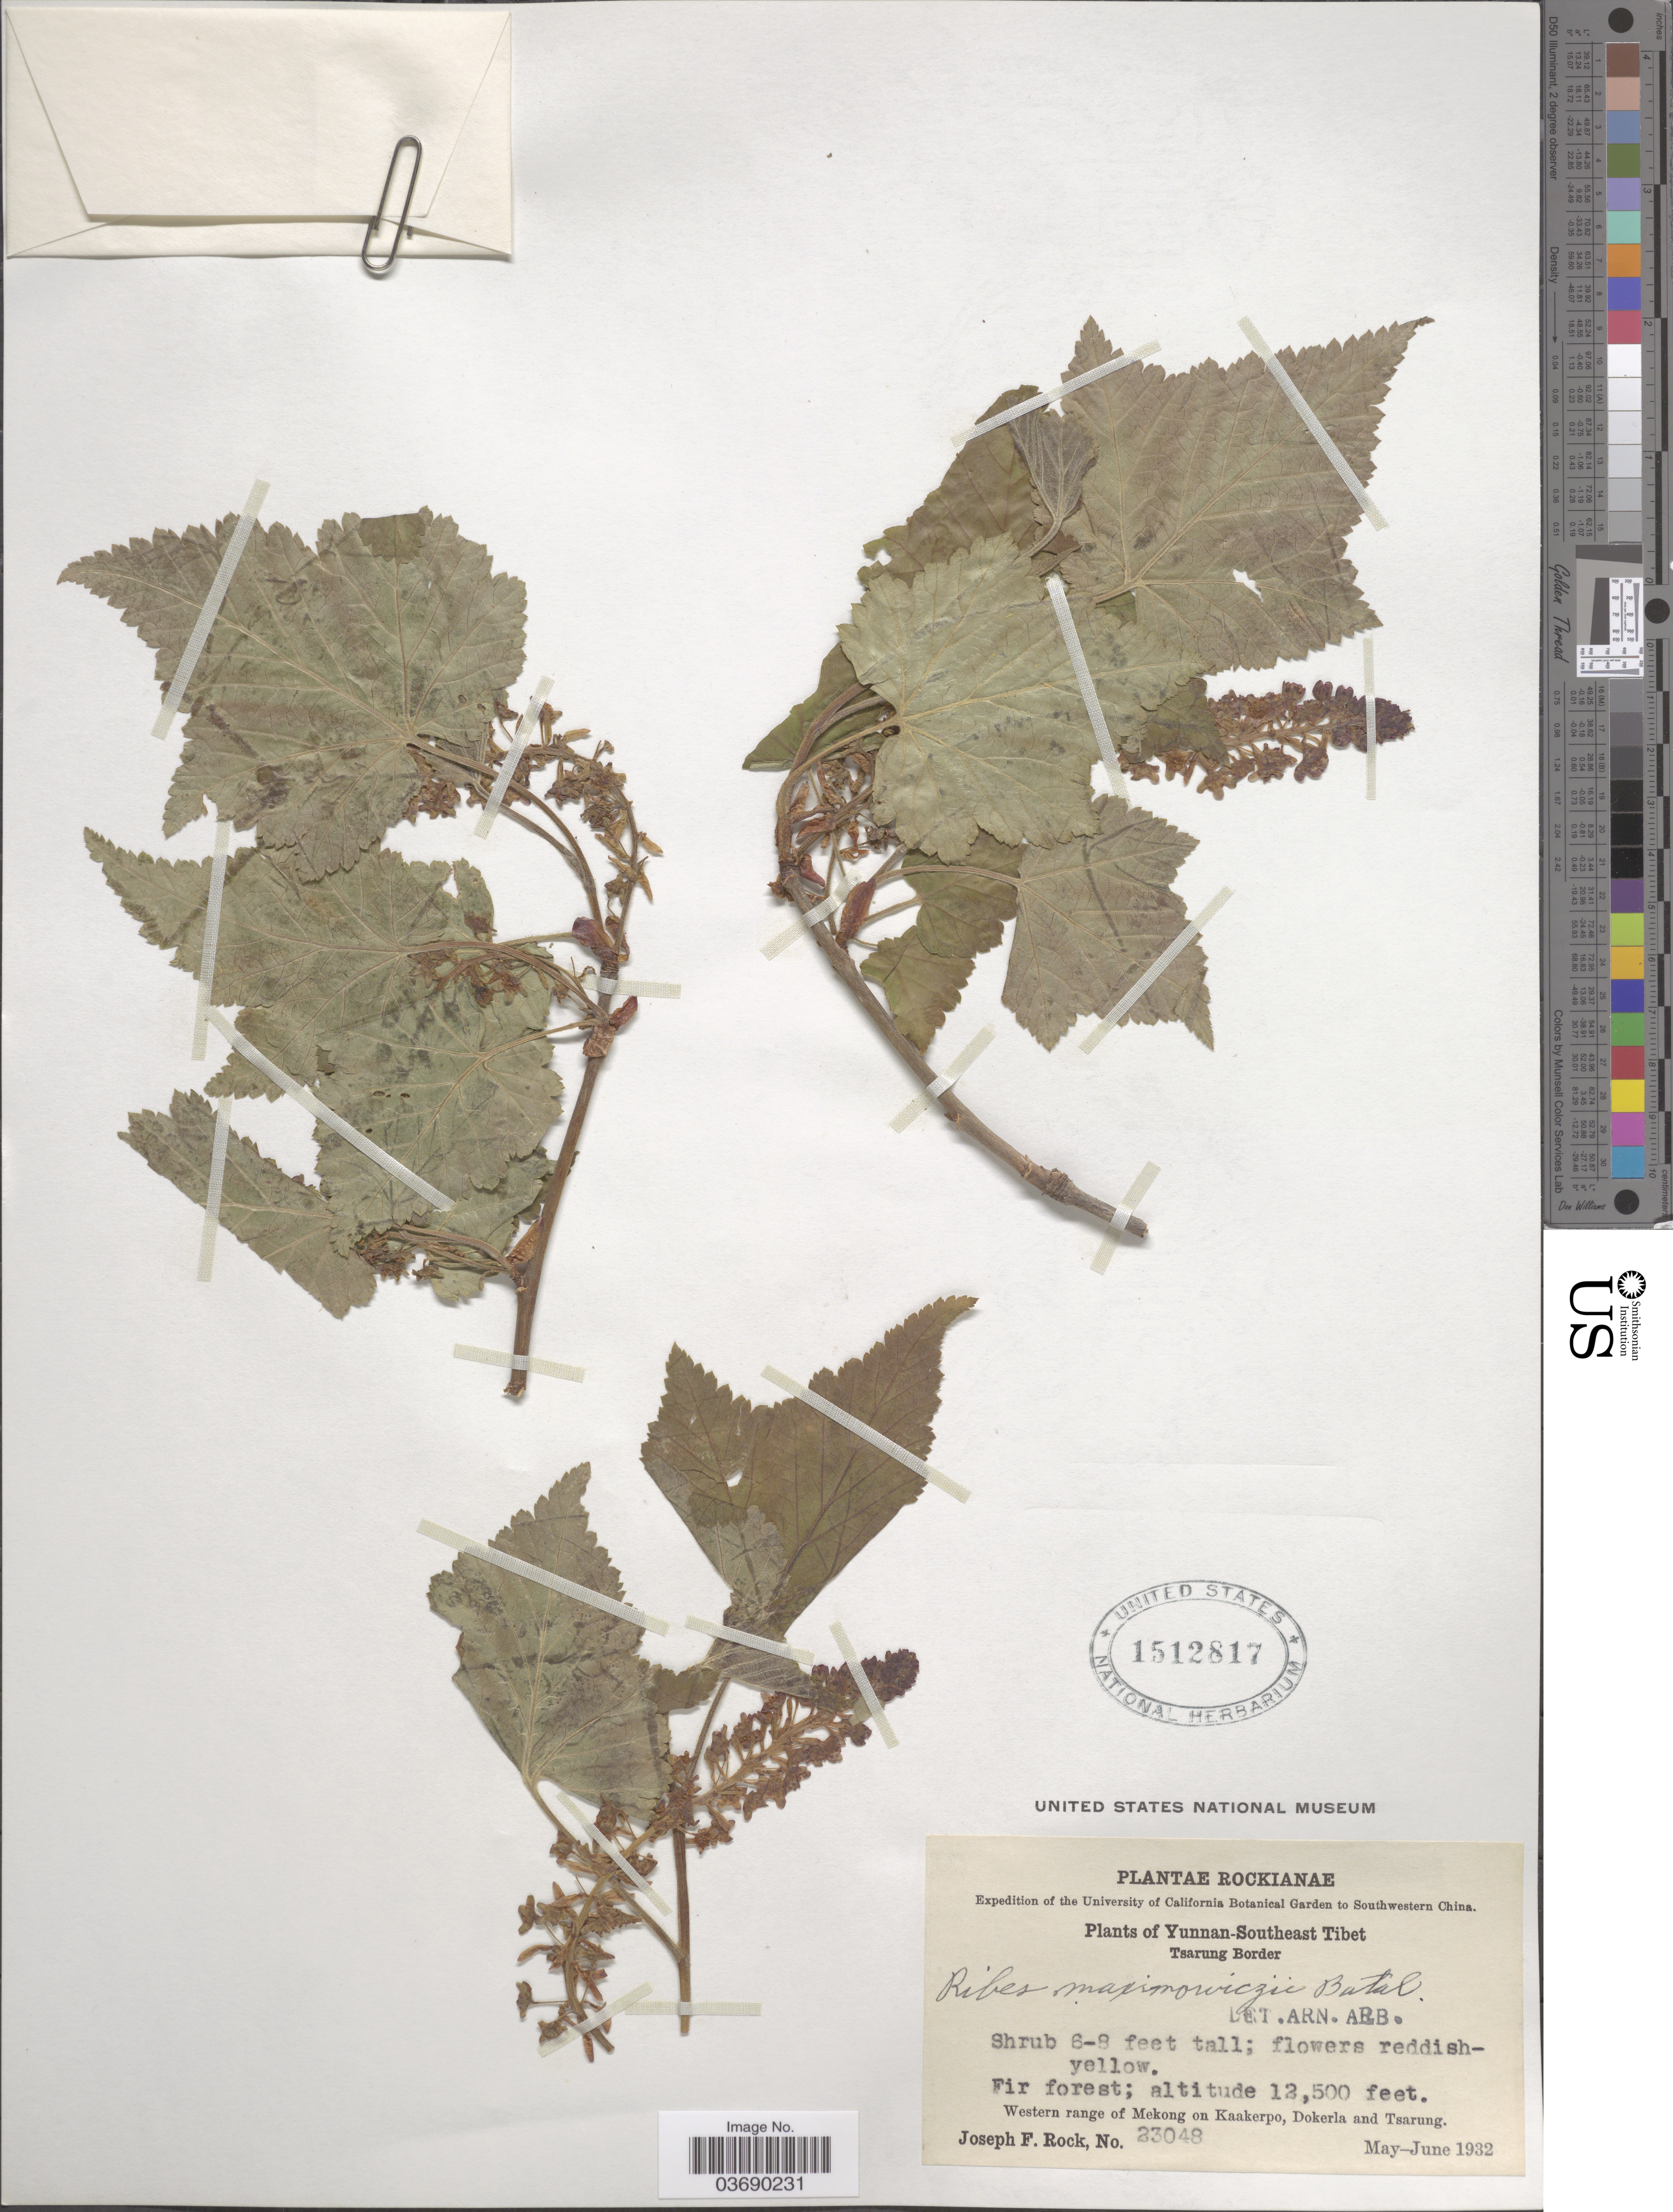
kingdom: Plantae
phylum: Tracheophyta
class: Magnoliopsida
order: Saxifragales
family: Grossulariaceae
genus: Ribes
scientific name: Ribes maximowiczii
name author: Batalin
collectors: J. F. Rock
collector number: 23048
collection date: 1932-05/1932-06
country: China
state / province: Yunnan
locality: Southwestern China. Yunnan-Southeast Tibet. Tsarung Border. Western range of Mekong on Kaakerpo, Dokerla and Tsarung.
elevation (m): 3810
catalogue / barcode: US 1512817